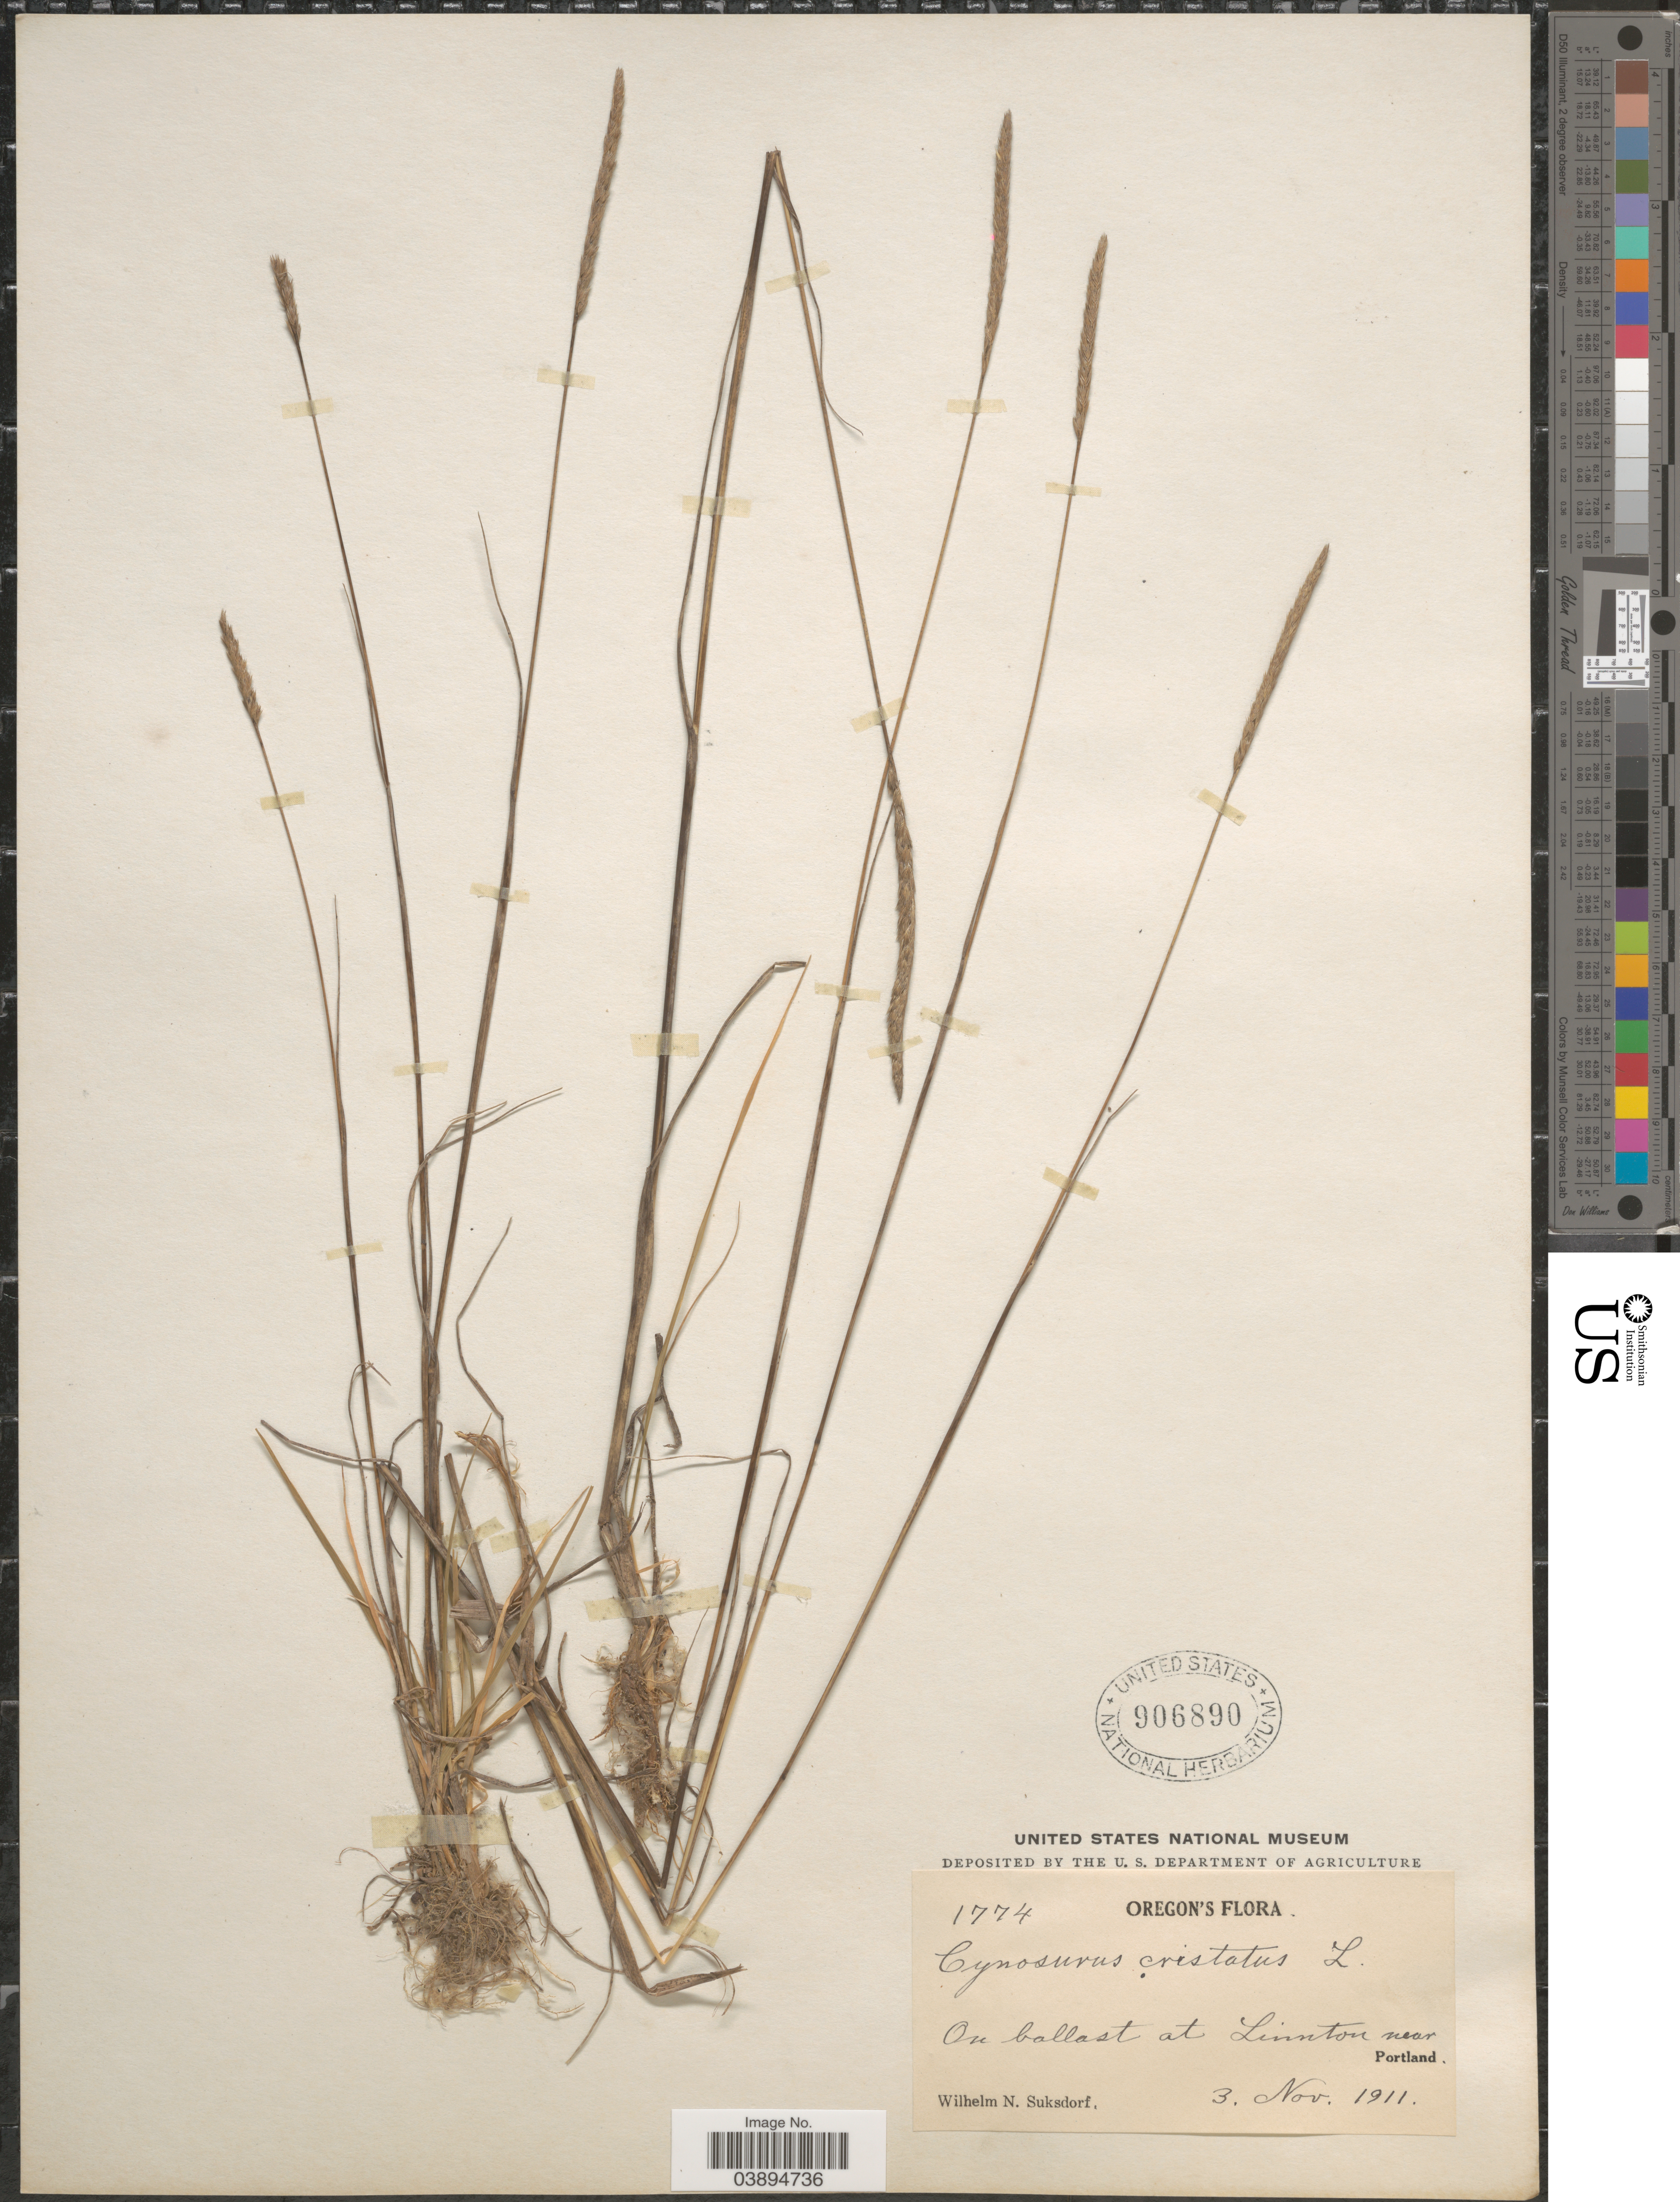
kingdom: Plantae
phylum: Tracheophyta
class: Liliopsida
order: Poales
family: Poaceae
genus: Cynosurus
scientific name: Cynosurus cristatus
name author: L.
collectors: W. N. Suksdorf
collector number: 1774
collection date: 1911-11-03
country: United States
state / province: Oregon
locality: On ballast at Linnton near Portland.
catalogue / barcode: US 906890